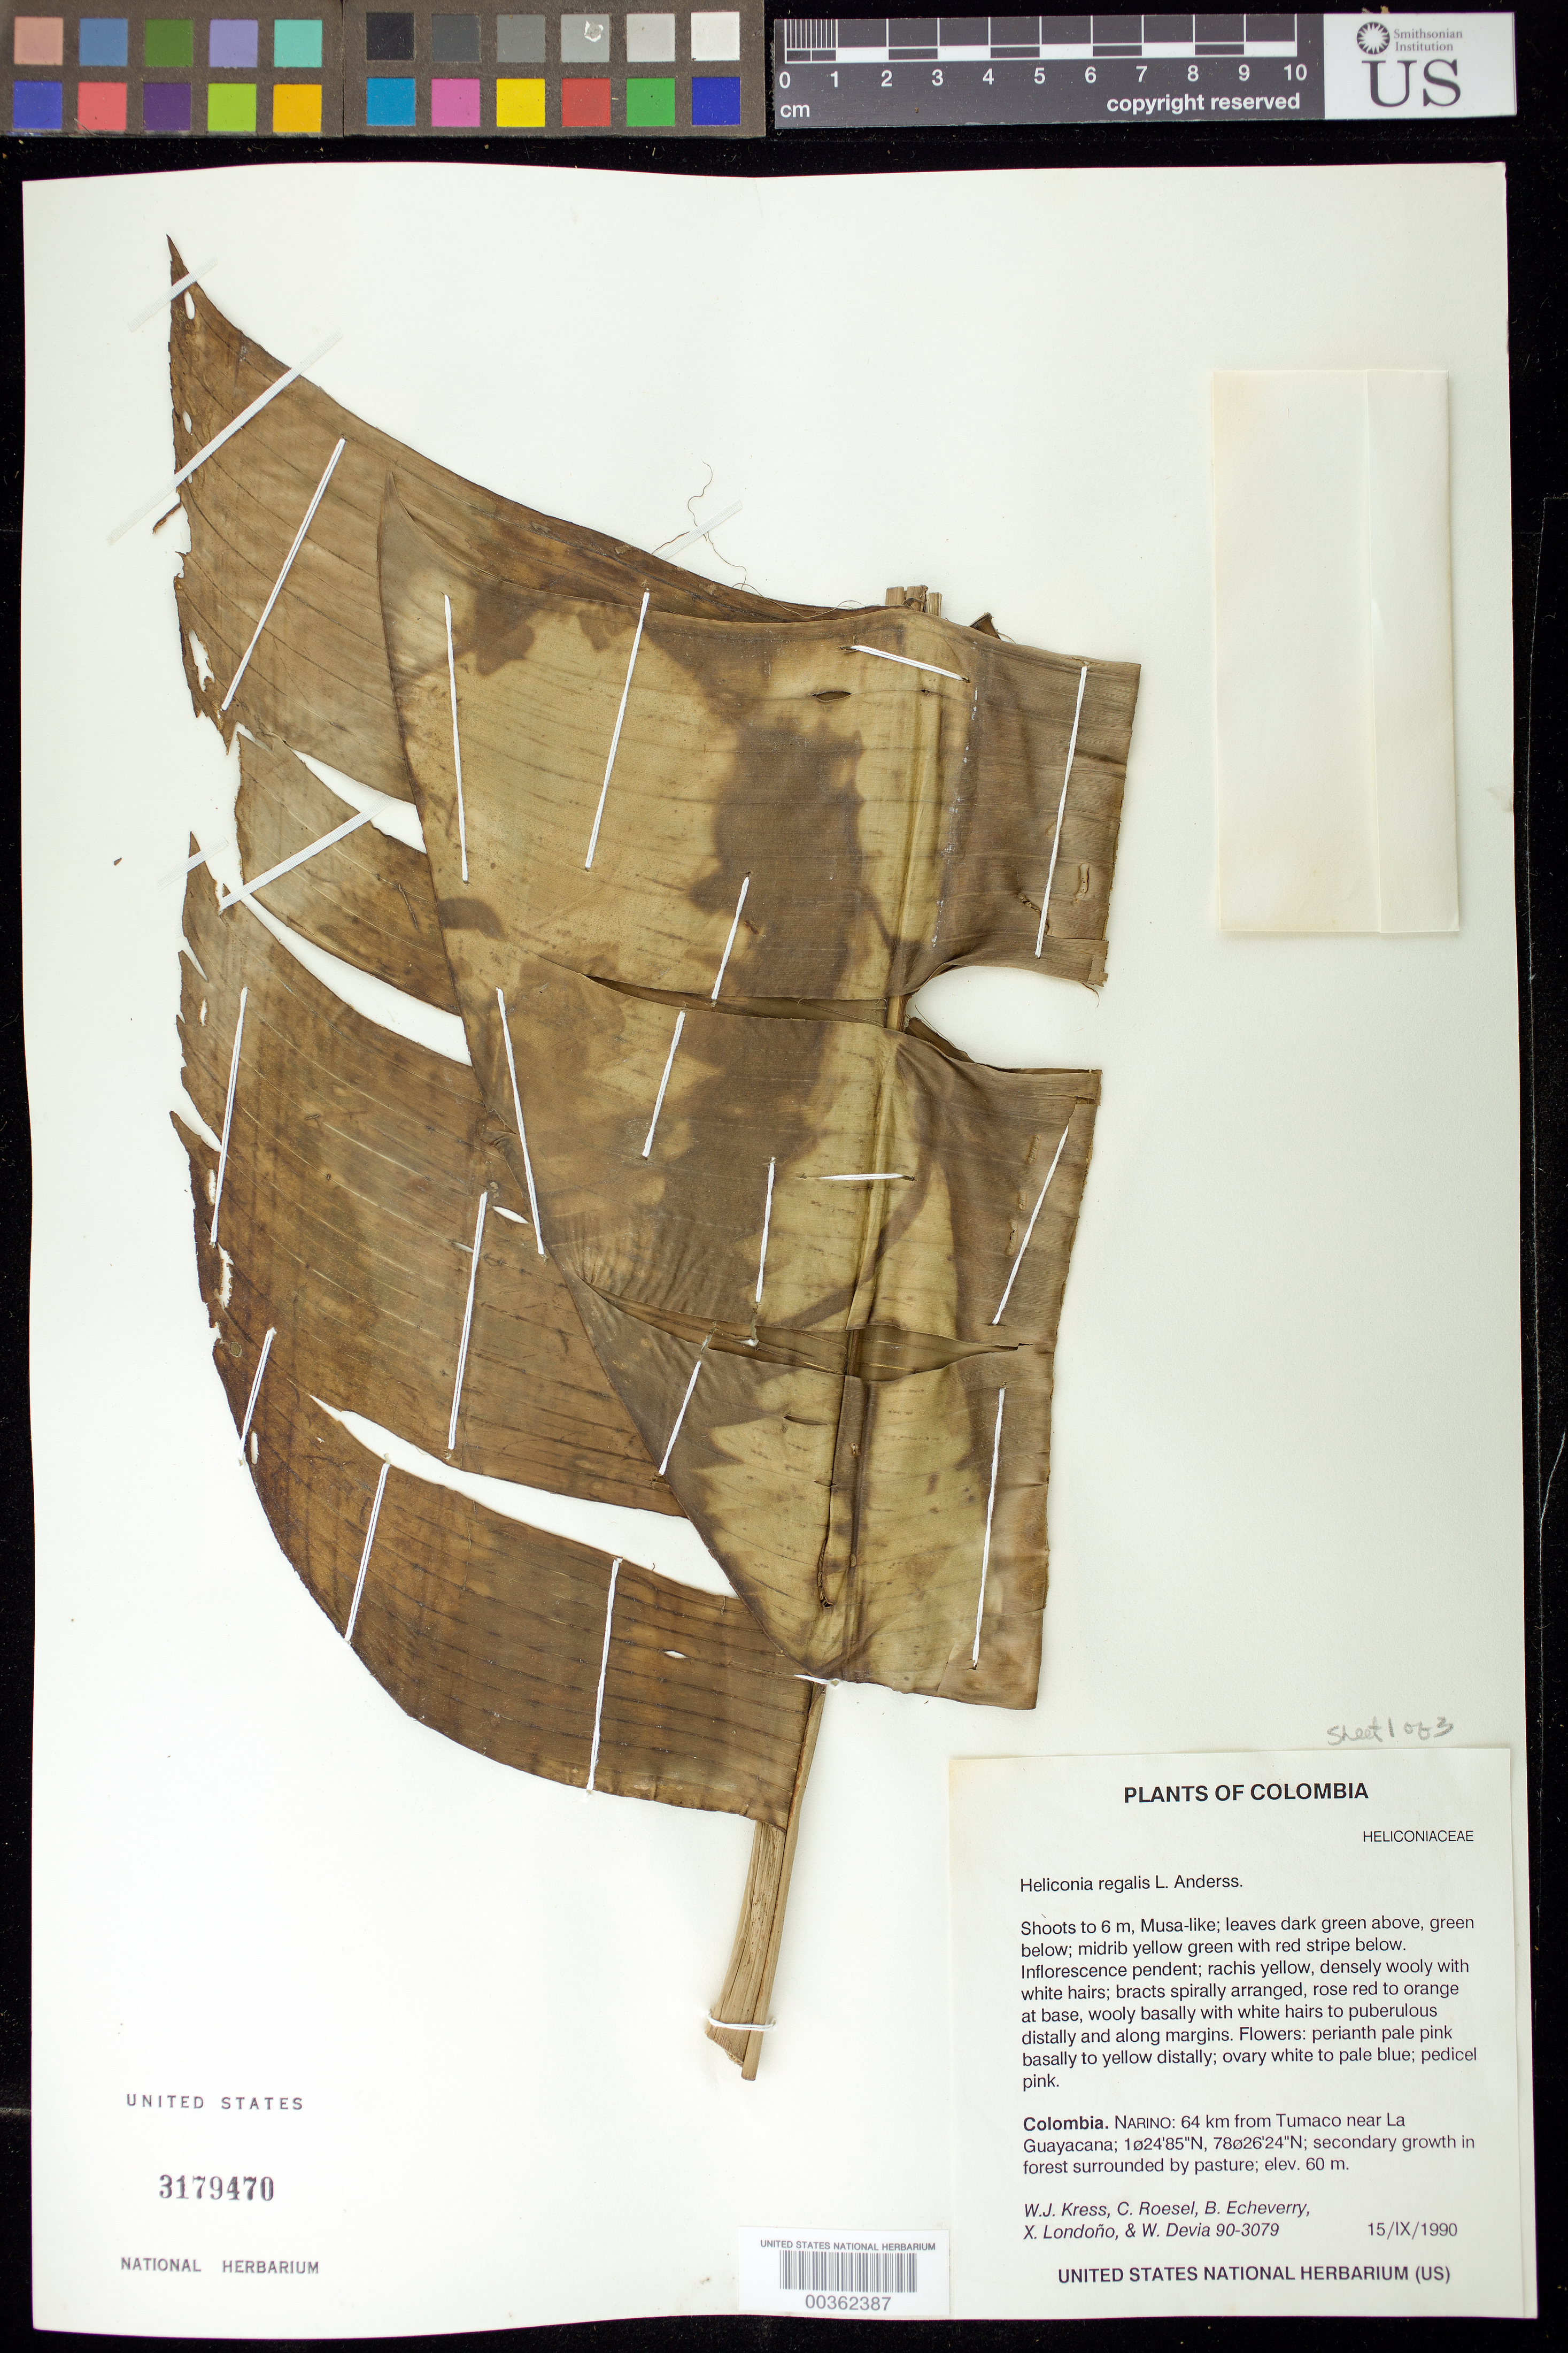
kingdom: Plantae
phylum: Tracheophyta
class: Liliopsida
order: Zingiberales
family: Heliconiaceae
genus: Heliconia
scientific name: Heliconia regalis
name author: L. Andersson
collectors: W. J. Kress, C. S. Roesel, B. Echeverry, X. Londoño & W. Devia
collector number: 90-3079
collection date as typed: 15 Sep 1990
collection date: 1990-09-15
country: Colombia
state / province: Nariño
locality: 64 km from Tumaco near la Guayacana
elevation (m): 60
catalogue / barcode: US 3179470